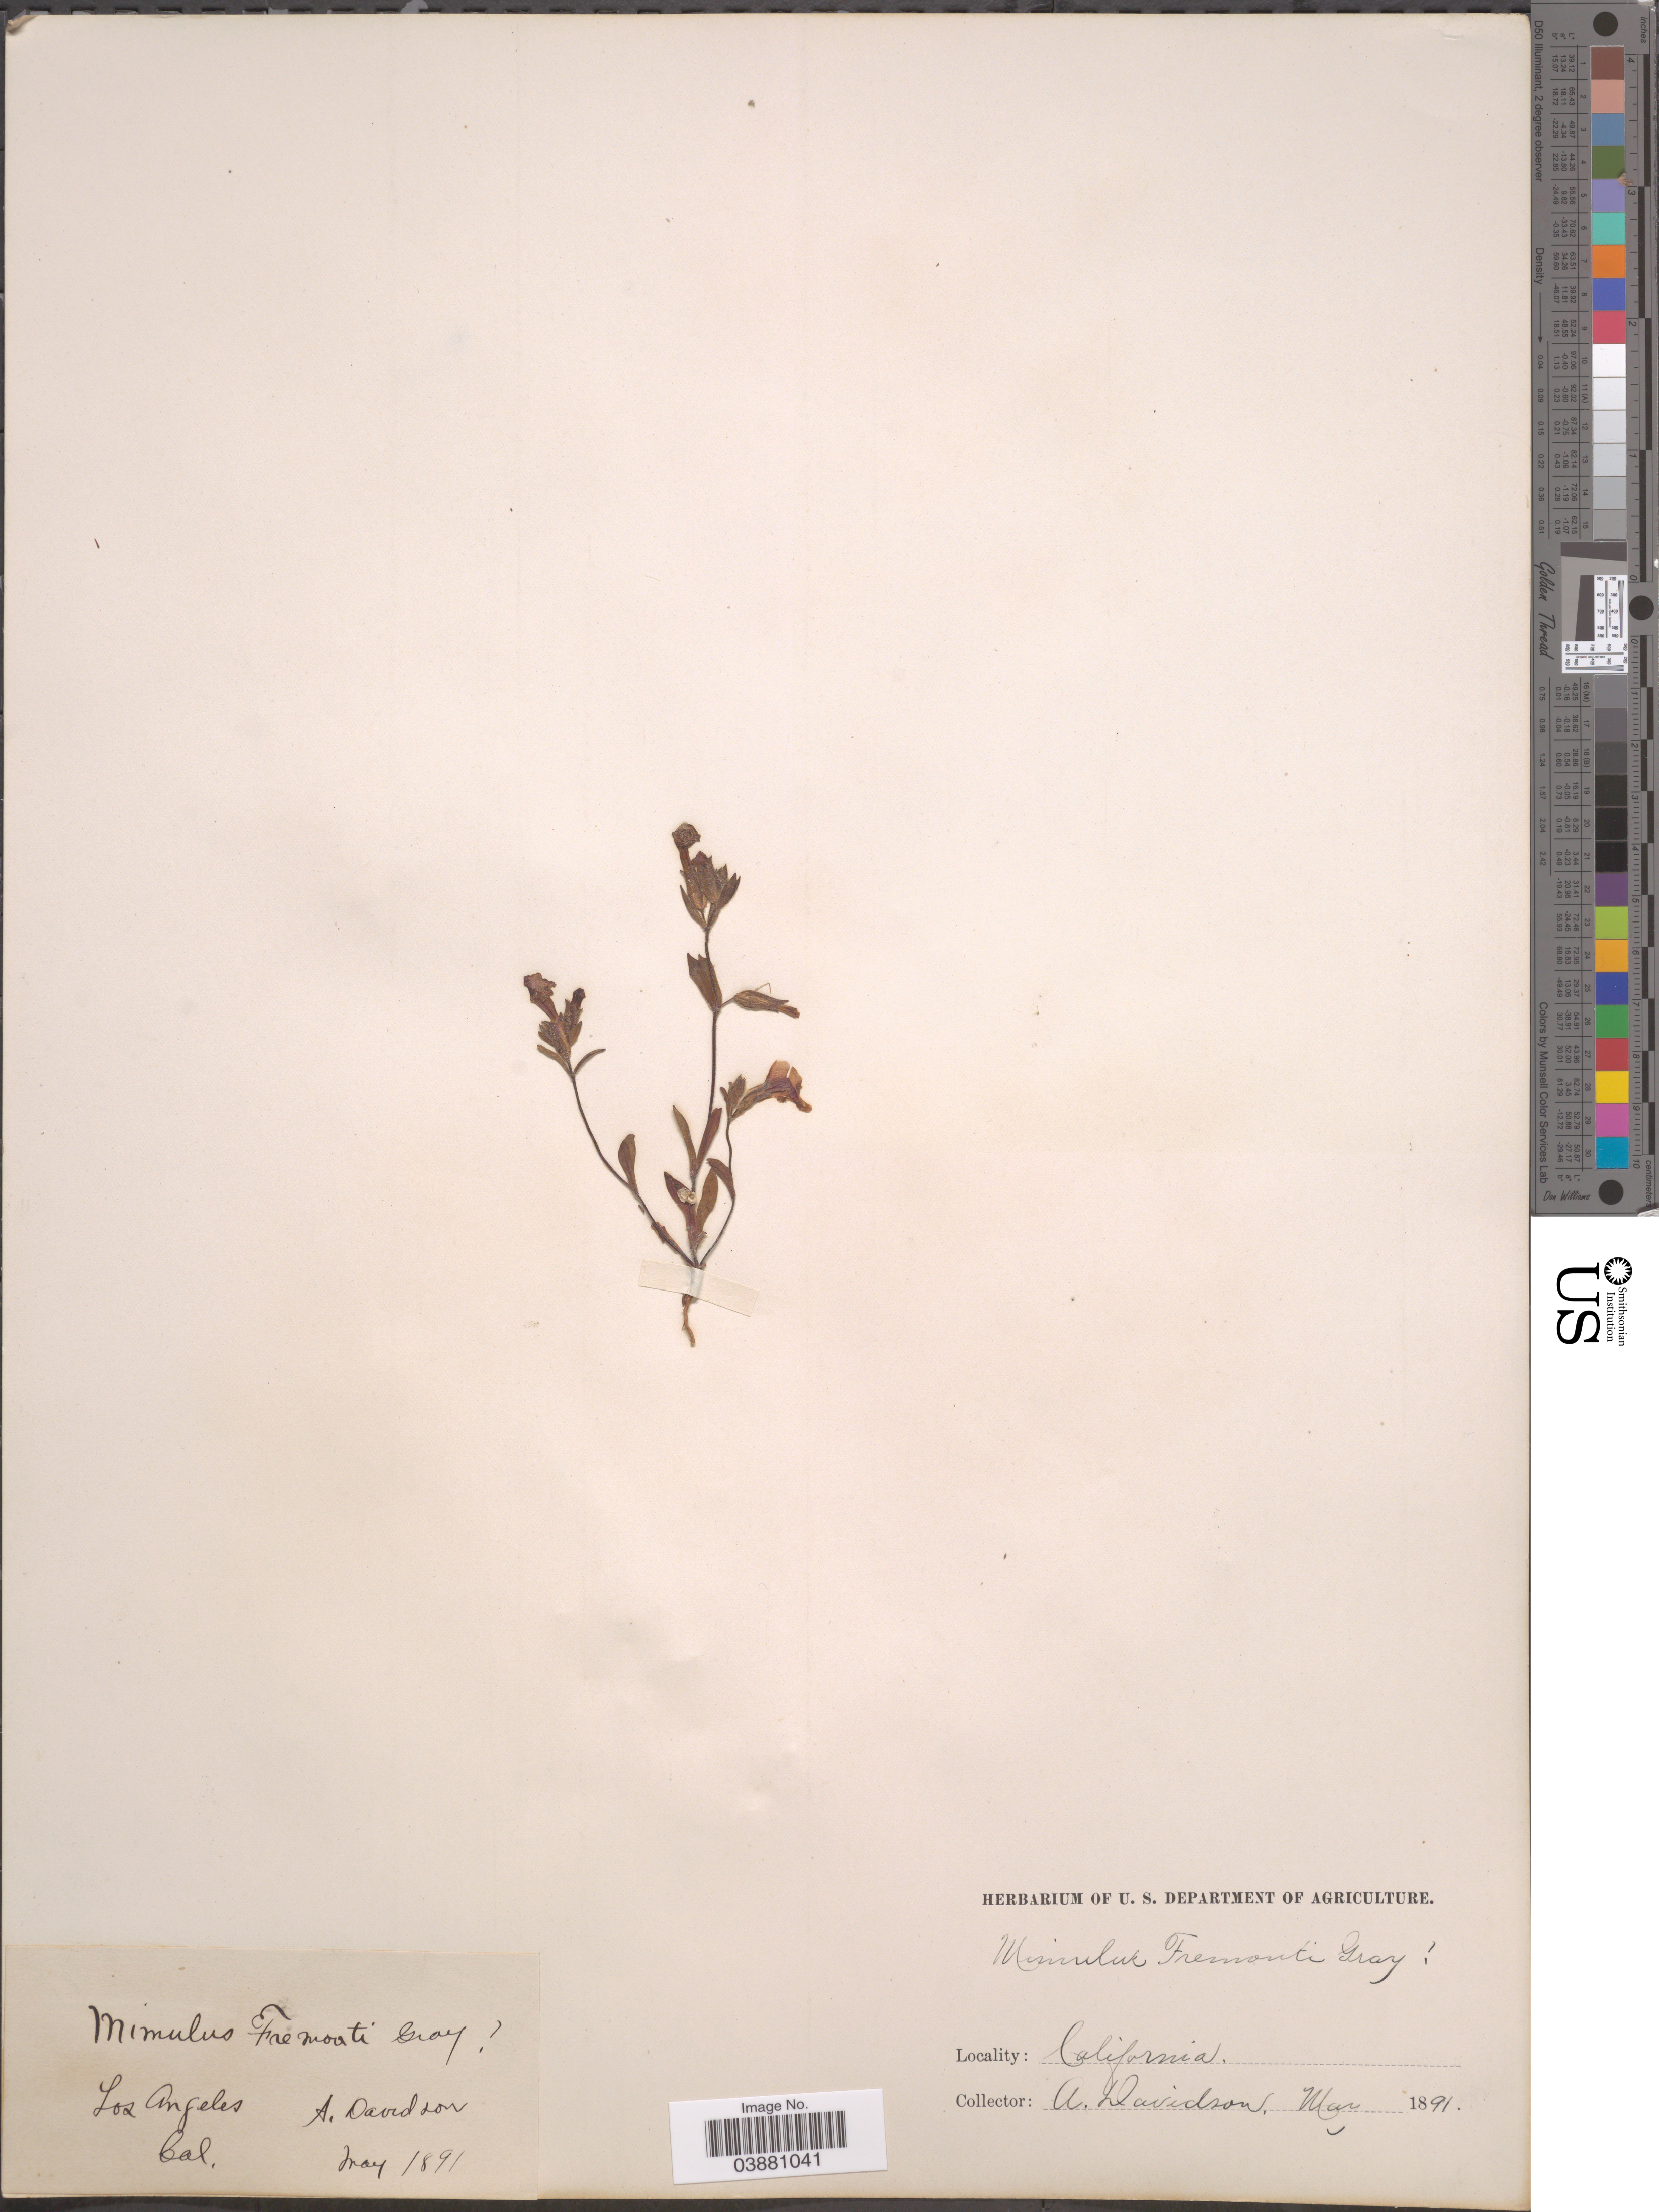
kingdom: Plantae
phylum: Tracheophyta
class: Magnoliopsida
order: Lamiales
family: Phrymaceae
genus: Mimulus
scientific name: Mimulus fremontii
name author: (Benth.) A. Gray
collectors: A. Davidson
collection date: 1891-05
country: United States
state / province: California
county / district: Los Angeles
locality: Los Angeles.